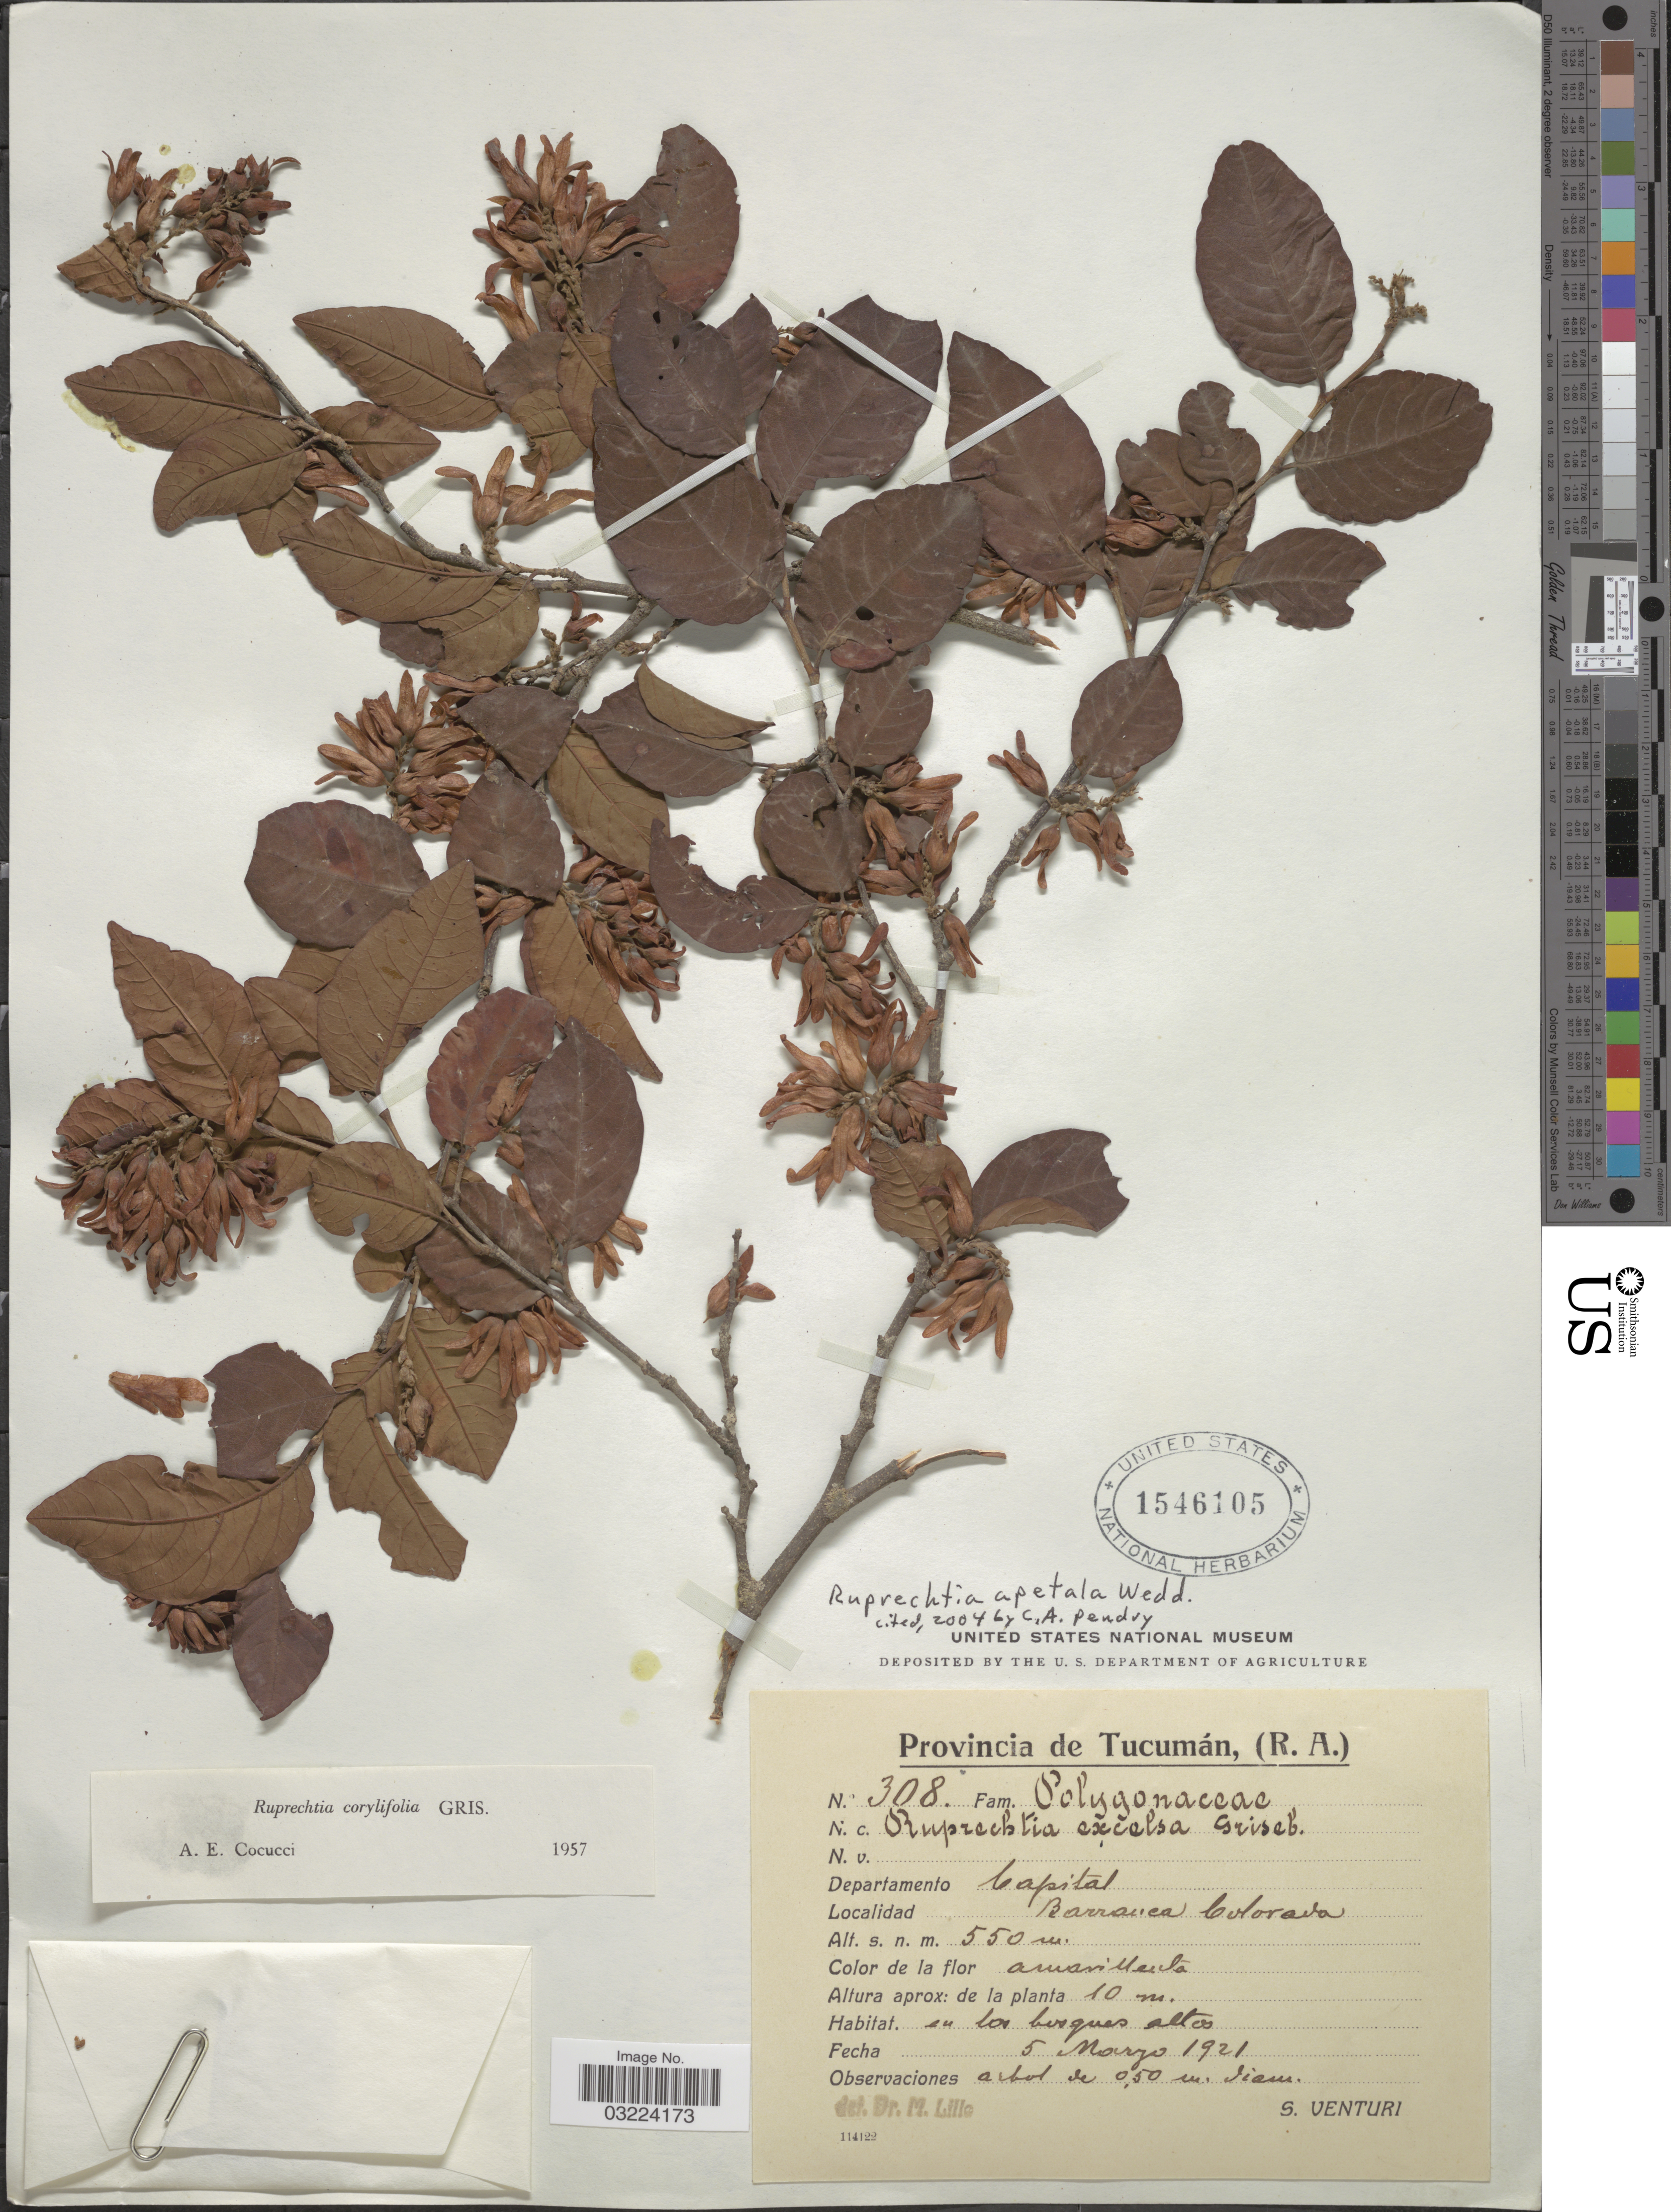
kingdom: Plantae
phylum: Tracheophyta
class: Magnoliopsida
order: Caryophyllales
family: Polygonaceae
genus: Ruprechtia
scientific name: Ruprechtia apetala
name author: Wedd.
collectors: S. Venturi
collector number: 308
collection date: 1921-03-05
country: Argentina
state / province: Tucuman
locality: Departamento Capital, Barrancas Colorava.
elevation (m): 550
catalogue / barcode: US 1546105